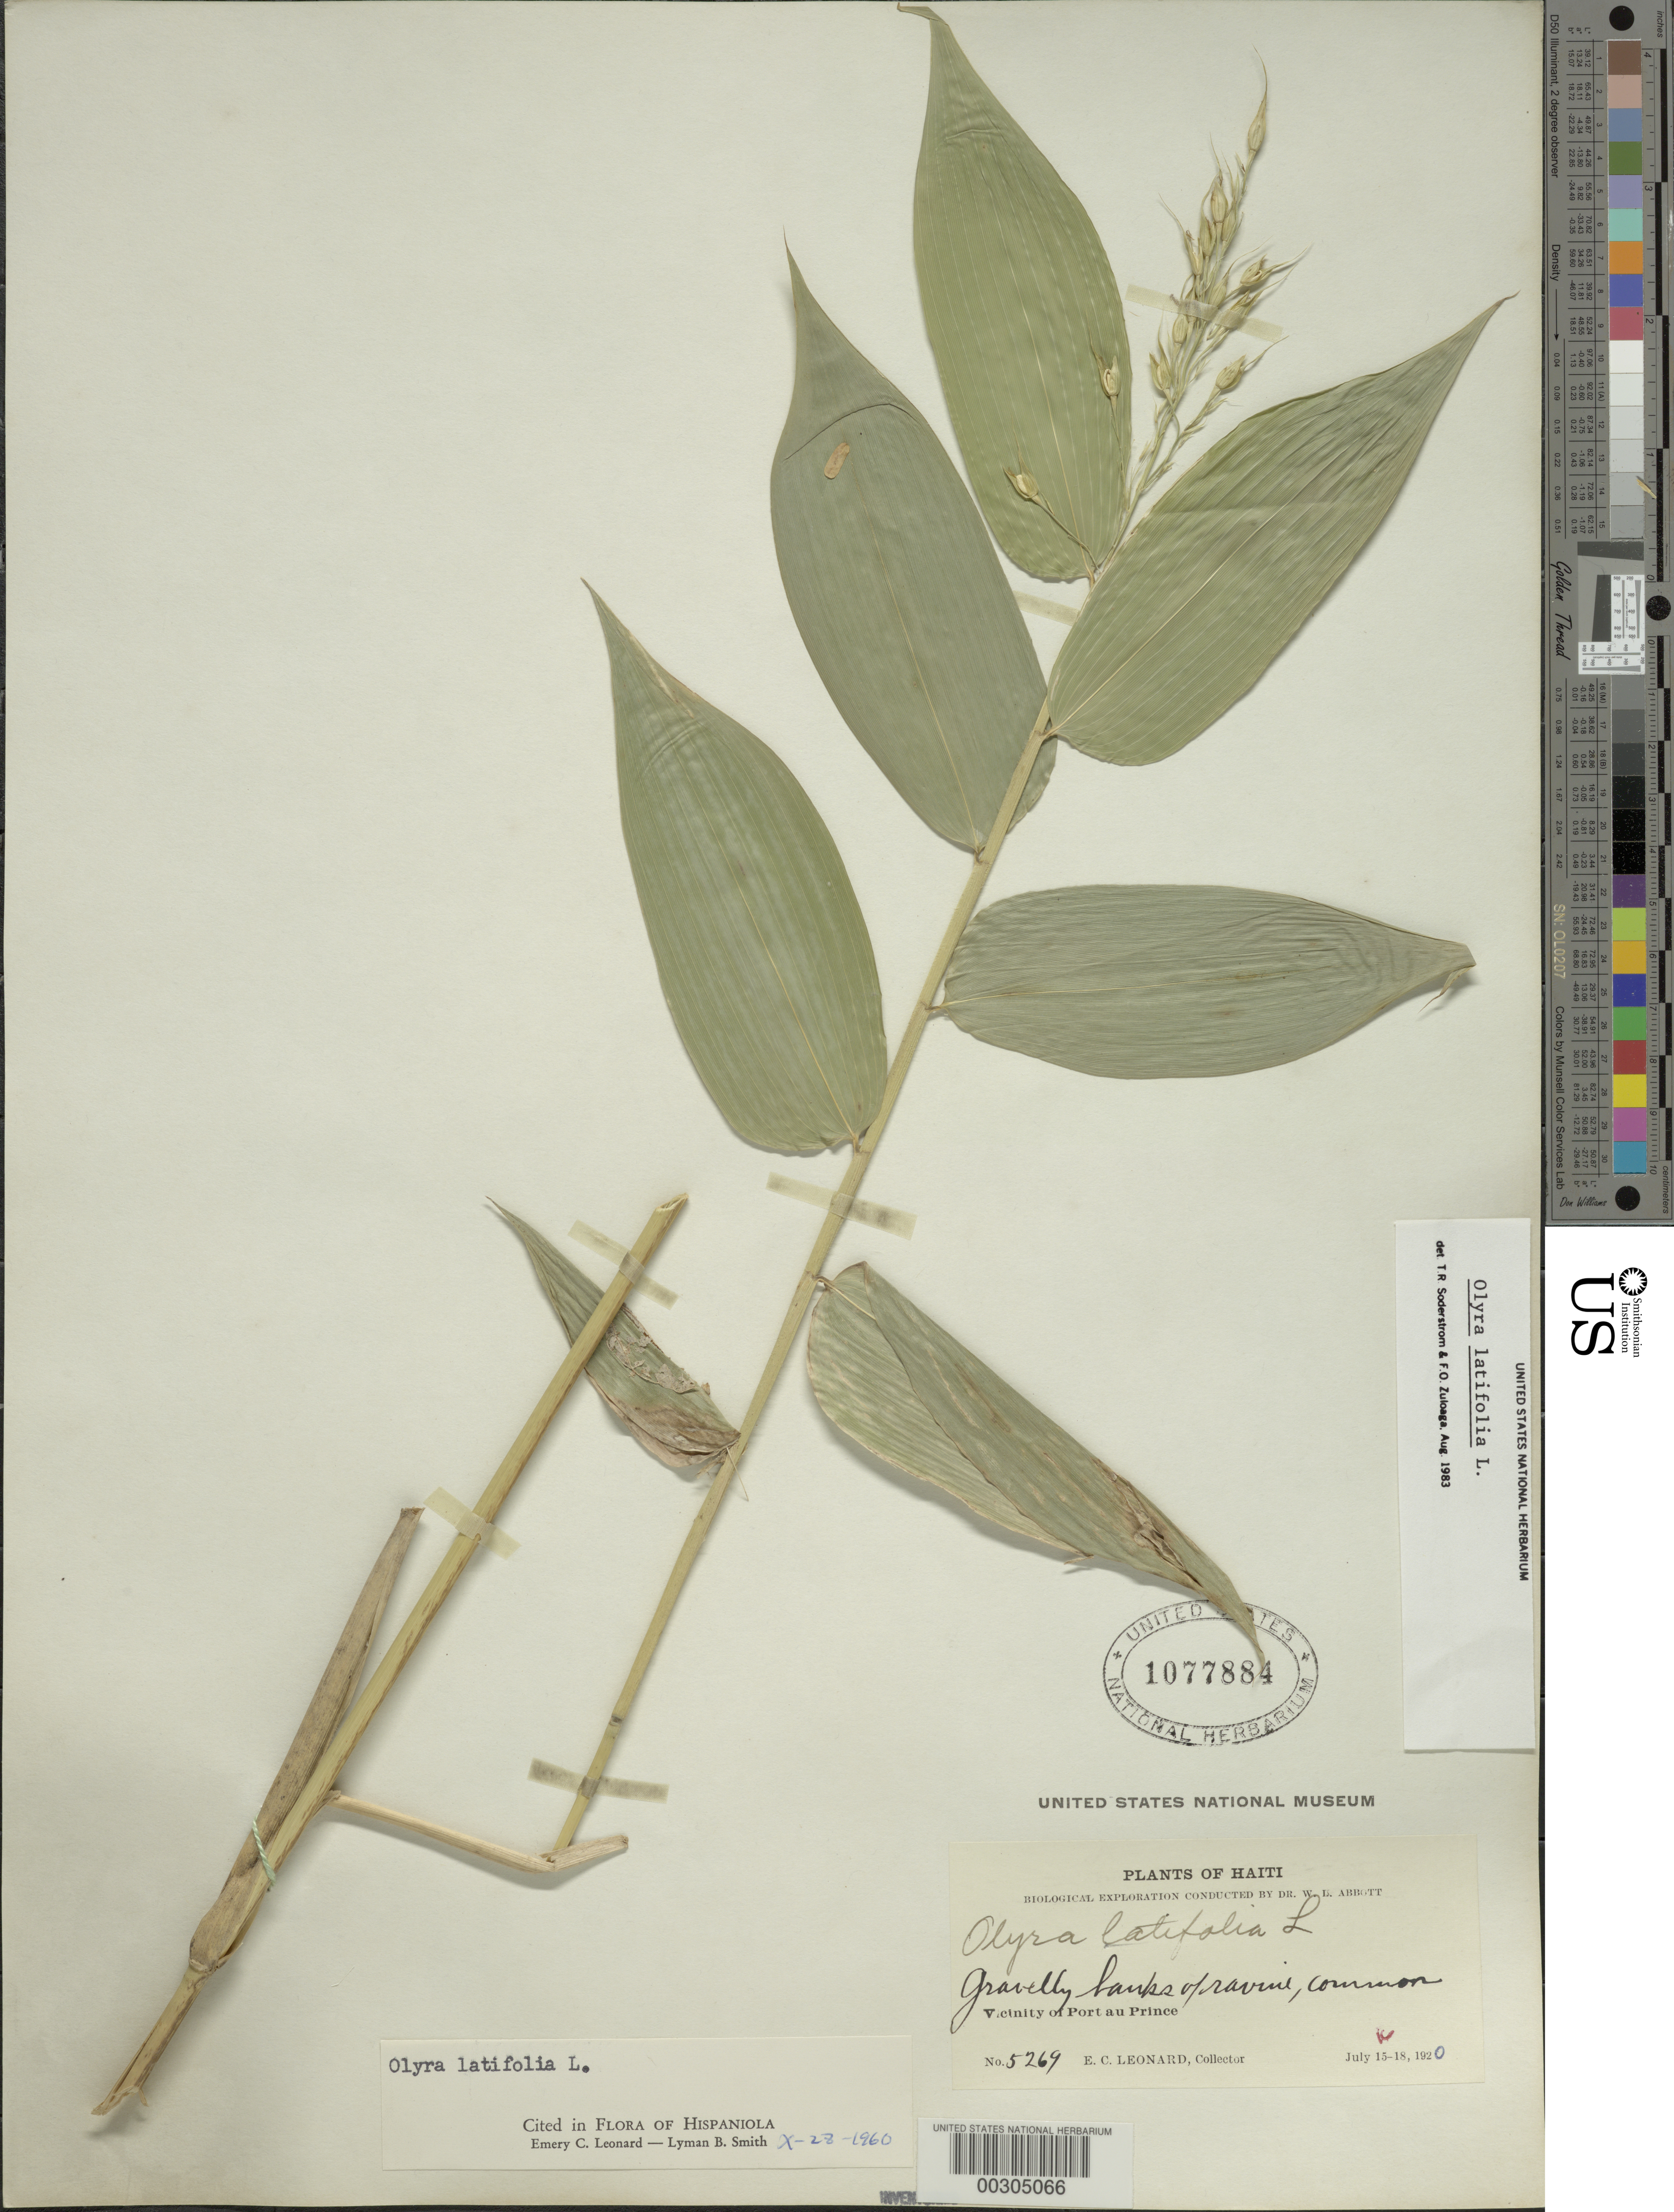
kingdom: Plantae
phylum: Tracheophyta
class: Liliopsida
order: Poales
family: Poaceae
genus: Olyra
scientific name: Olyra latifolia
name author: L.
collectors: E. C. Leonard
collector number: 5269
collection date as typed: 16 Jul 1920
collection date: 1920-07-16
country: Haiti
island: Hispaniola Island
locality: Port-au-prince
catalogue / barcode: US 1077884